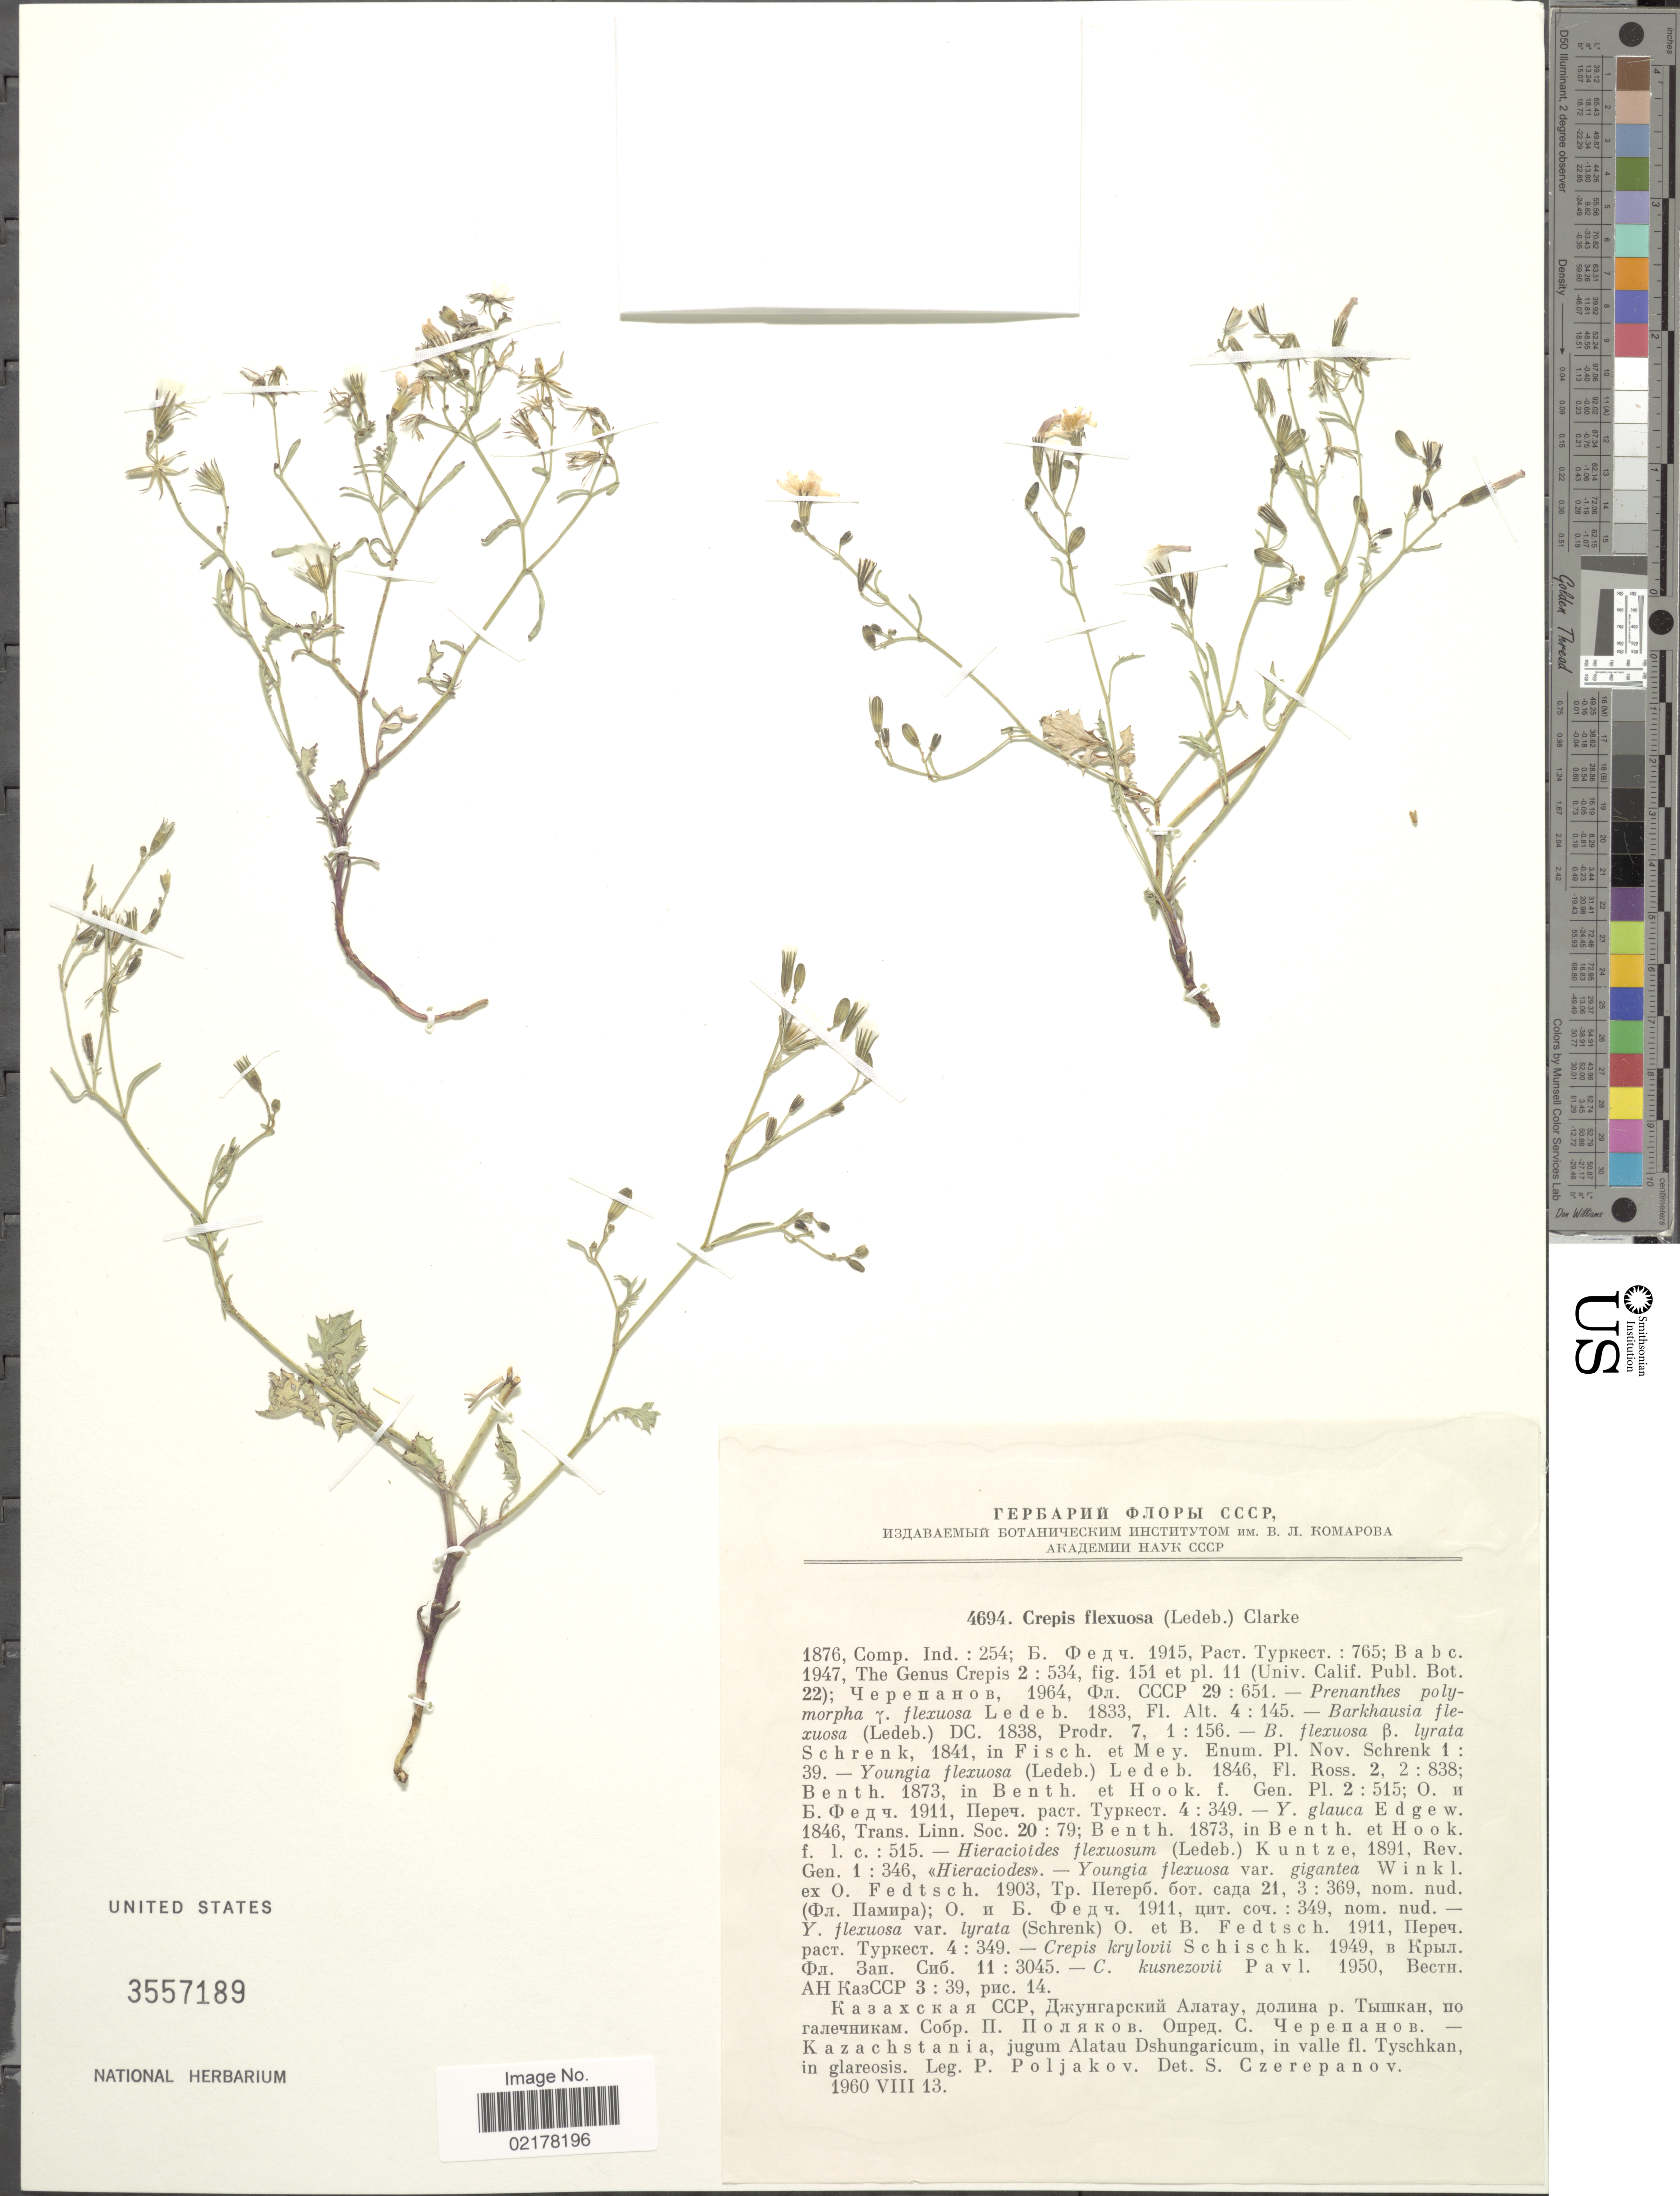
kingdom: Plantae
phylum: Tracheophyta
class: Magnoliopsida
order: Asterales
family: Asteraceae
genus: Askellia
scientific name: Askellia flexuosa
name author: (Ledeb.) W.A. Weber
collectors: P. Poljakov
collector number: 4694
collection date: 1960-08-13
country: Kazakhstan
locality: Jugum Alatau Dshungaricum, in valle fl. Tyschkan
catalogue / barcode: US 3557189